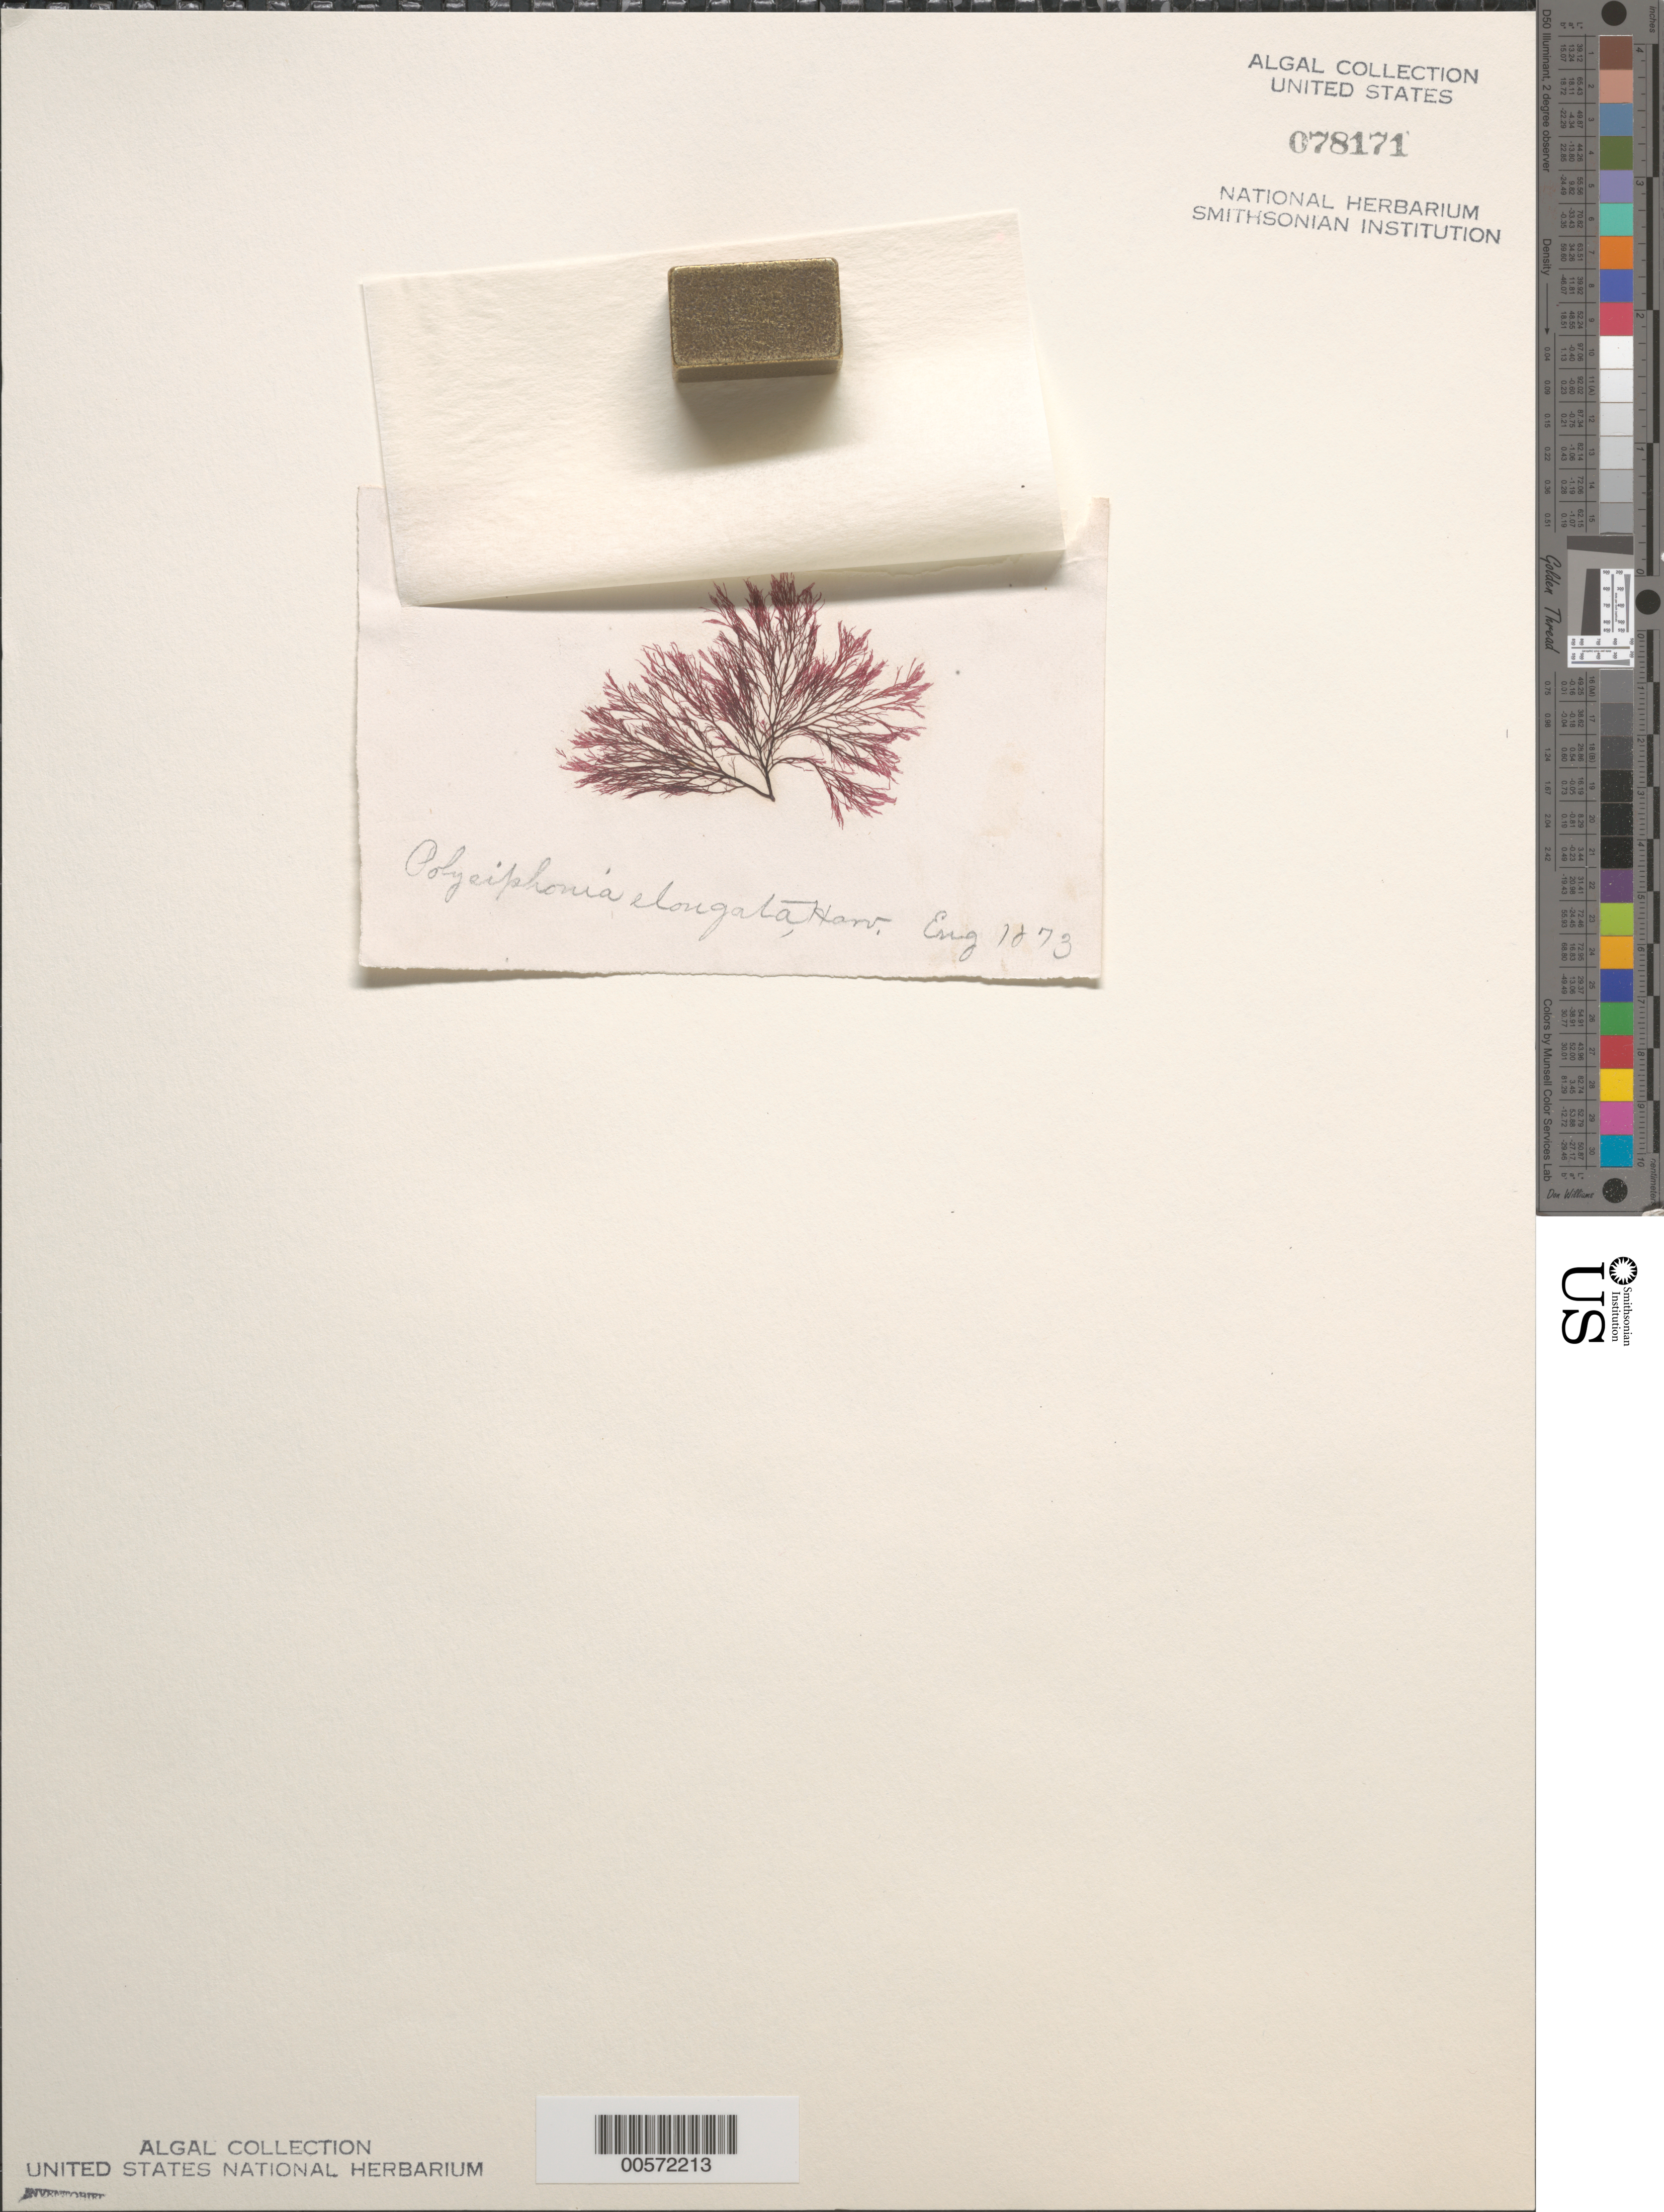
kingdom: Plantae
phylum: Rhodophyta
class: Florideophyceae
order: Ceramiales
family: Rhodomelaceae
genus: Carradoriella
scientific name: Carradoriella elongata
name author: (Hudson) Savoie & G.W. Saunders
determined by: Algae name updating Project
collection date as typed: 1873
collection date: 1873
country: United Kingdom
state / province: England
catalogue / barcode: US 78171